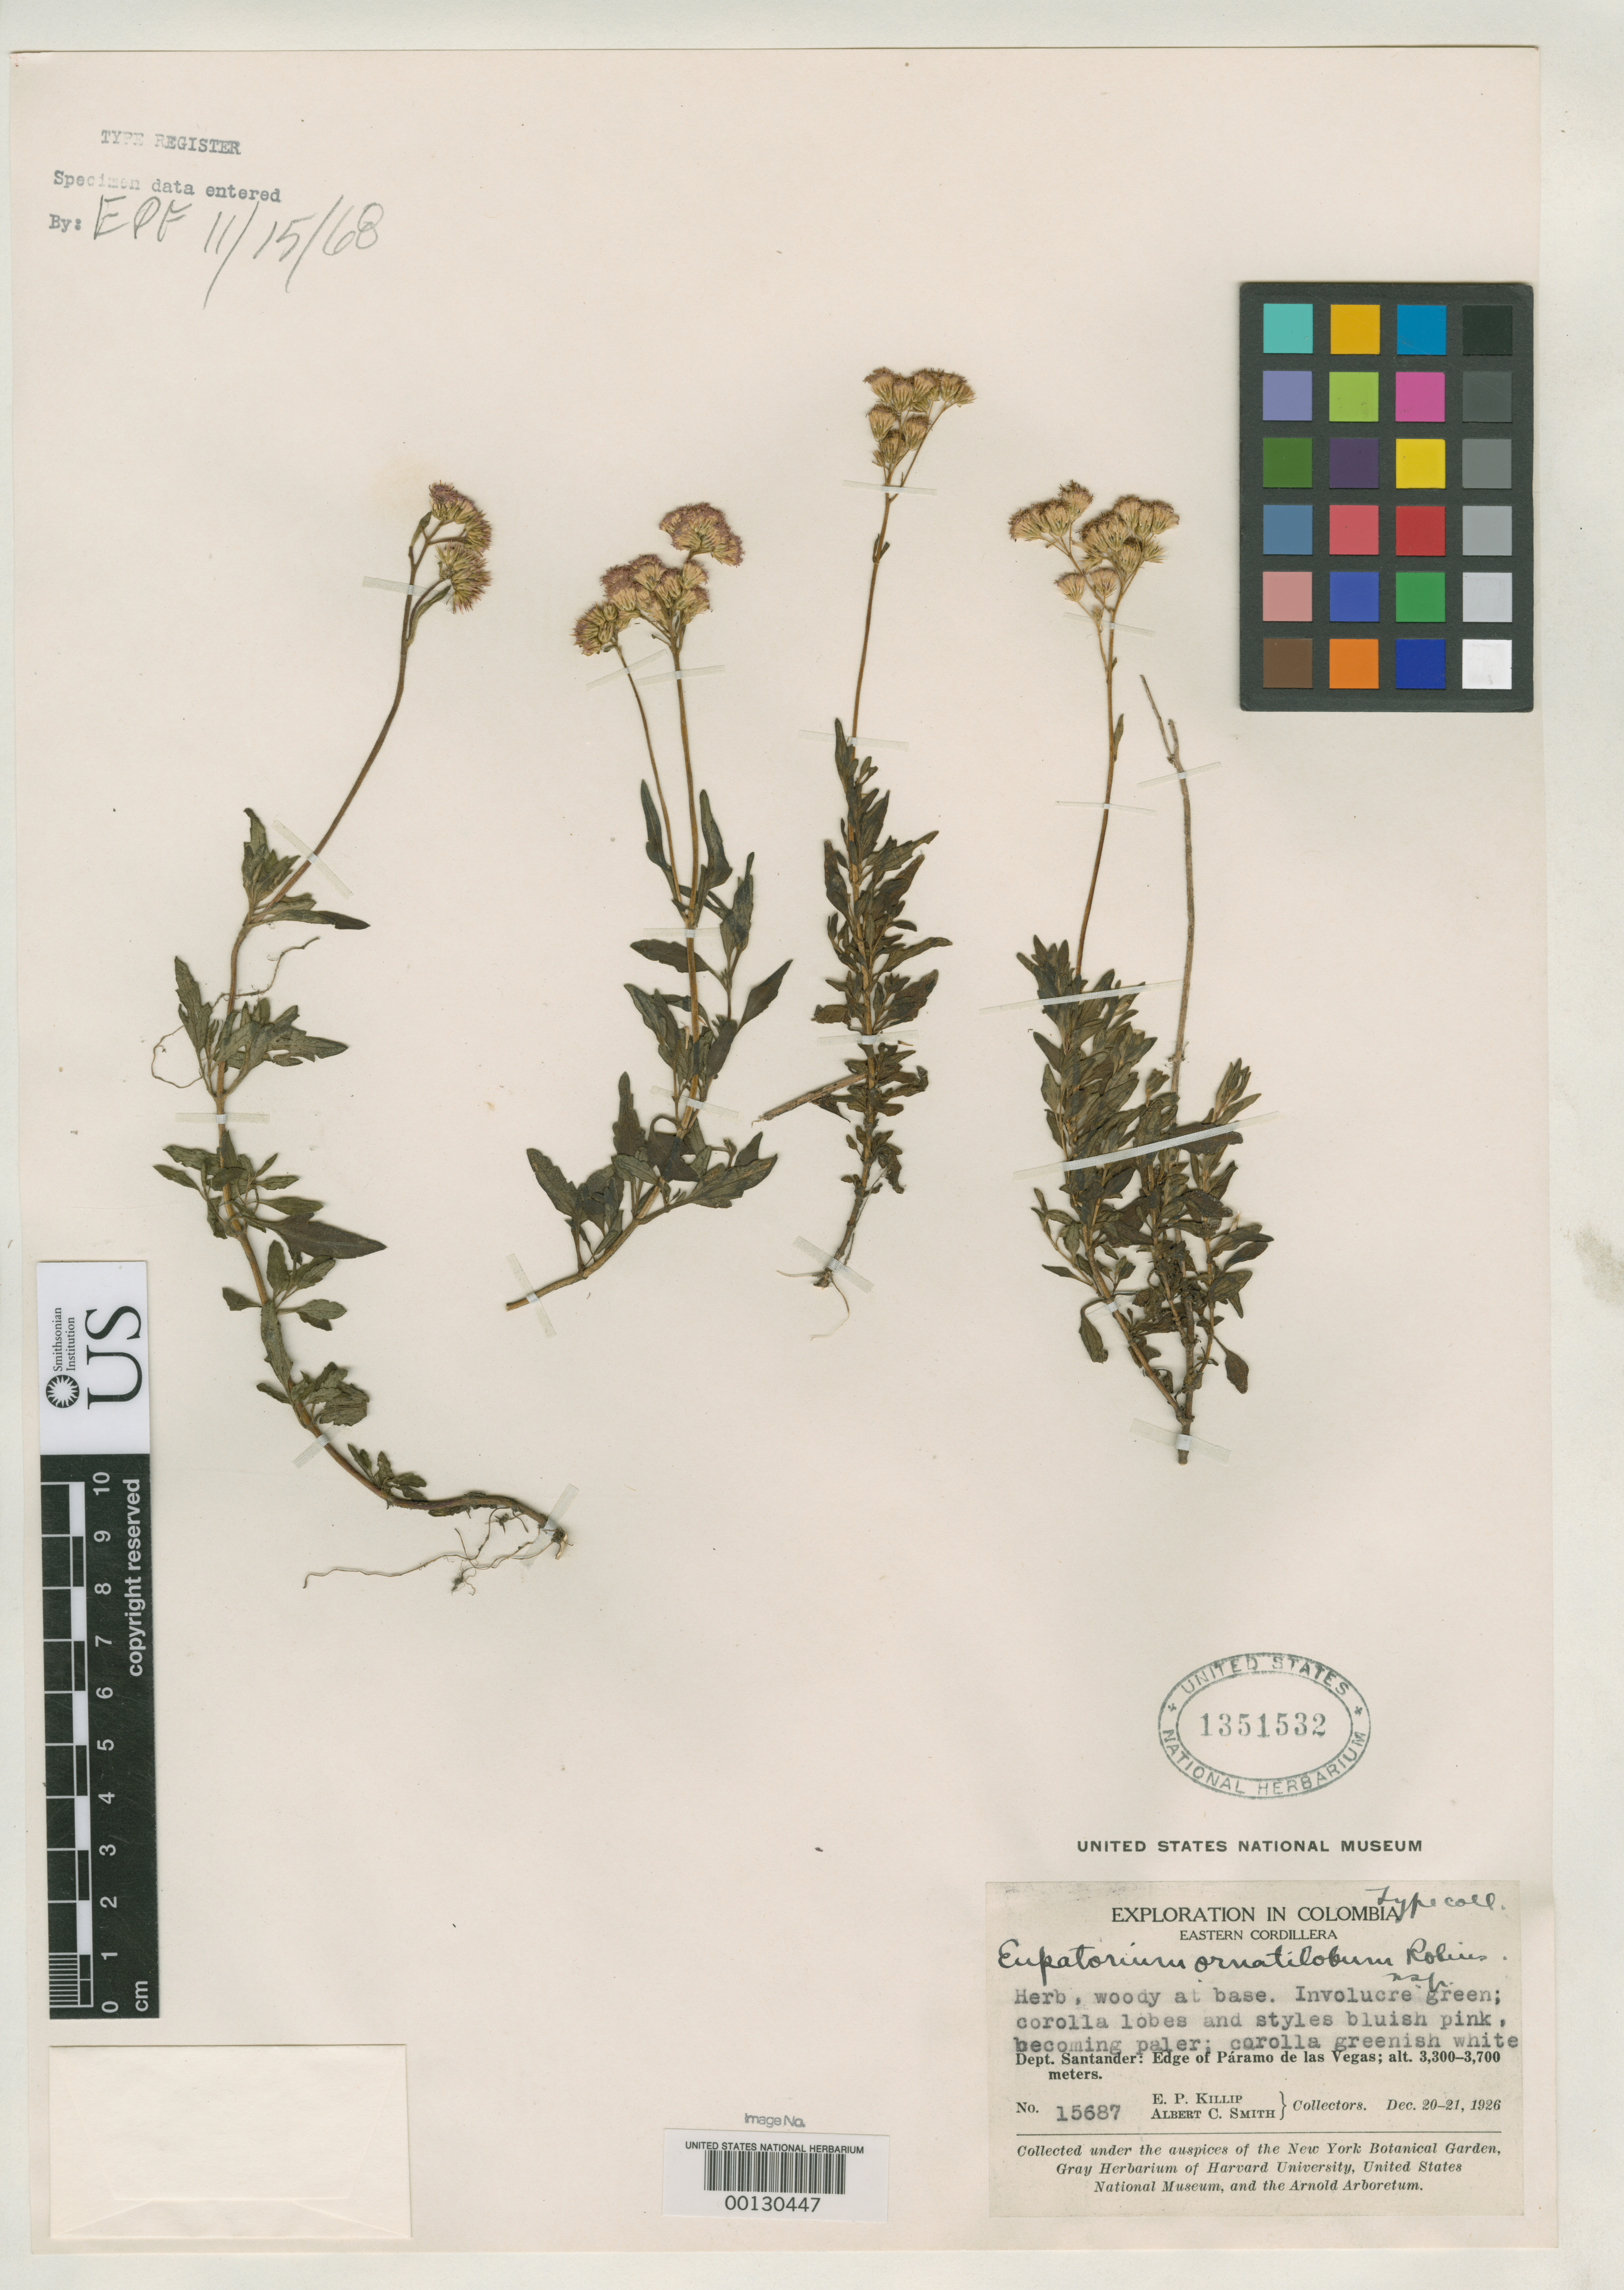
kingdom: Plantae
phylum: Tracheophyta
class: Magnoliopsida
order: Asterales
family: Asteraceae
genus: Eupatorium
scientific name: Eupatorium ornatilobum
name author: B.L. Rob.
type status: Isotype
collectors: E. P. Killip & A. C. Smith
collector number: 15687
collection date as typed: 20 Dec 1926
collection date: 1926-12-20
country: Colombia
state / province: Santander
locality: Páramo de Las Vegas.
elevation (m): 3300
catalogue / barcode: US 1351532